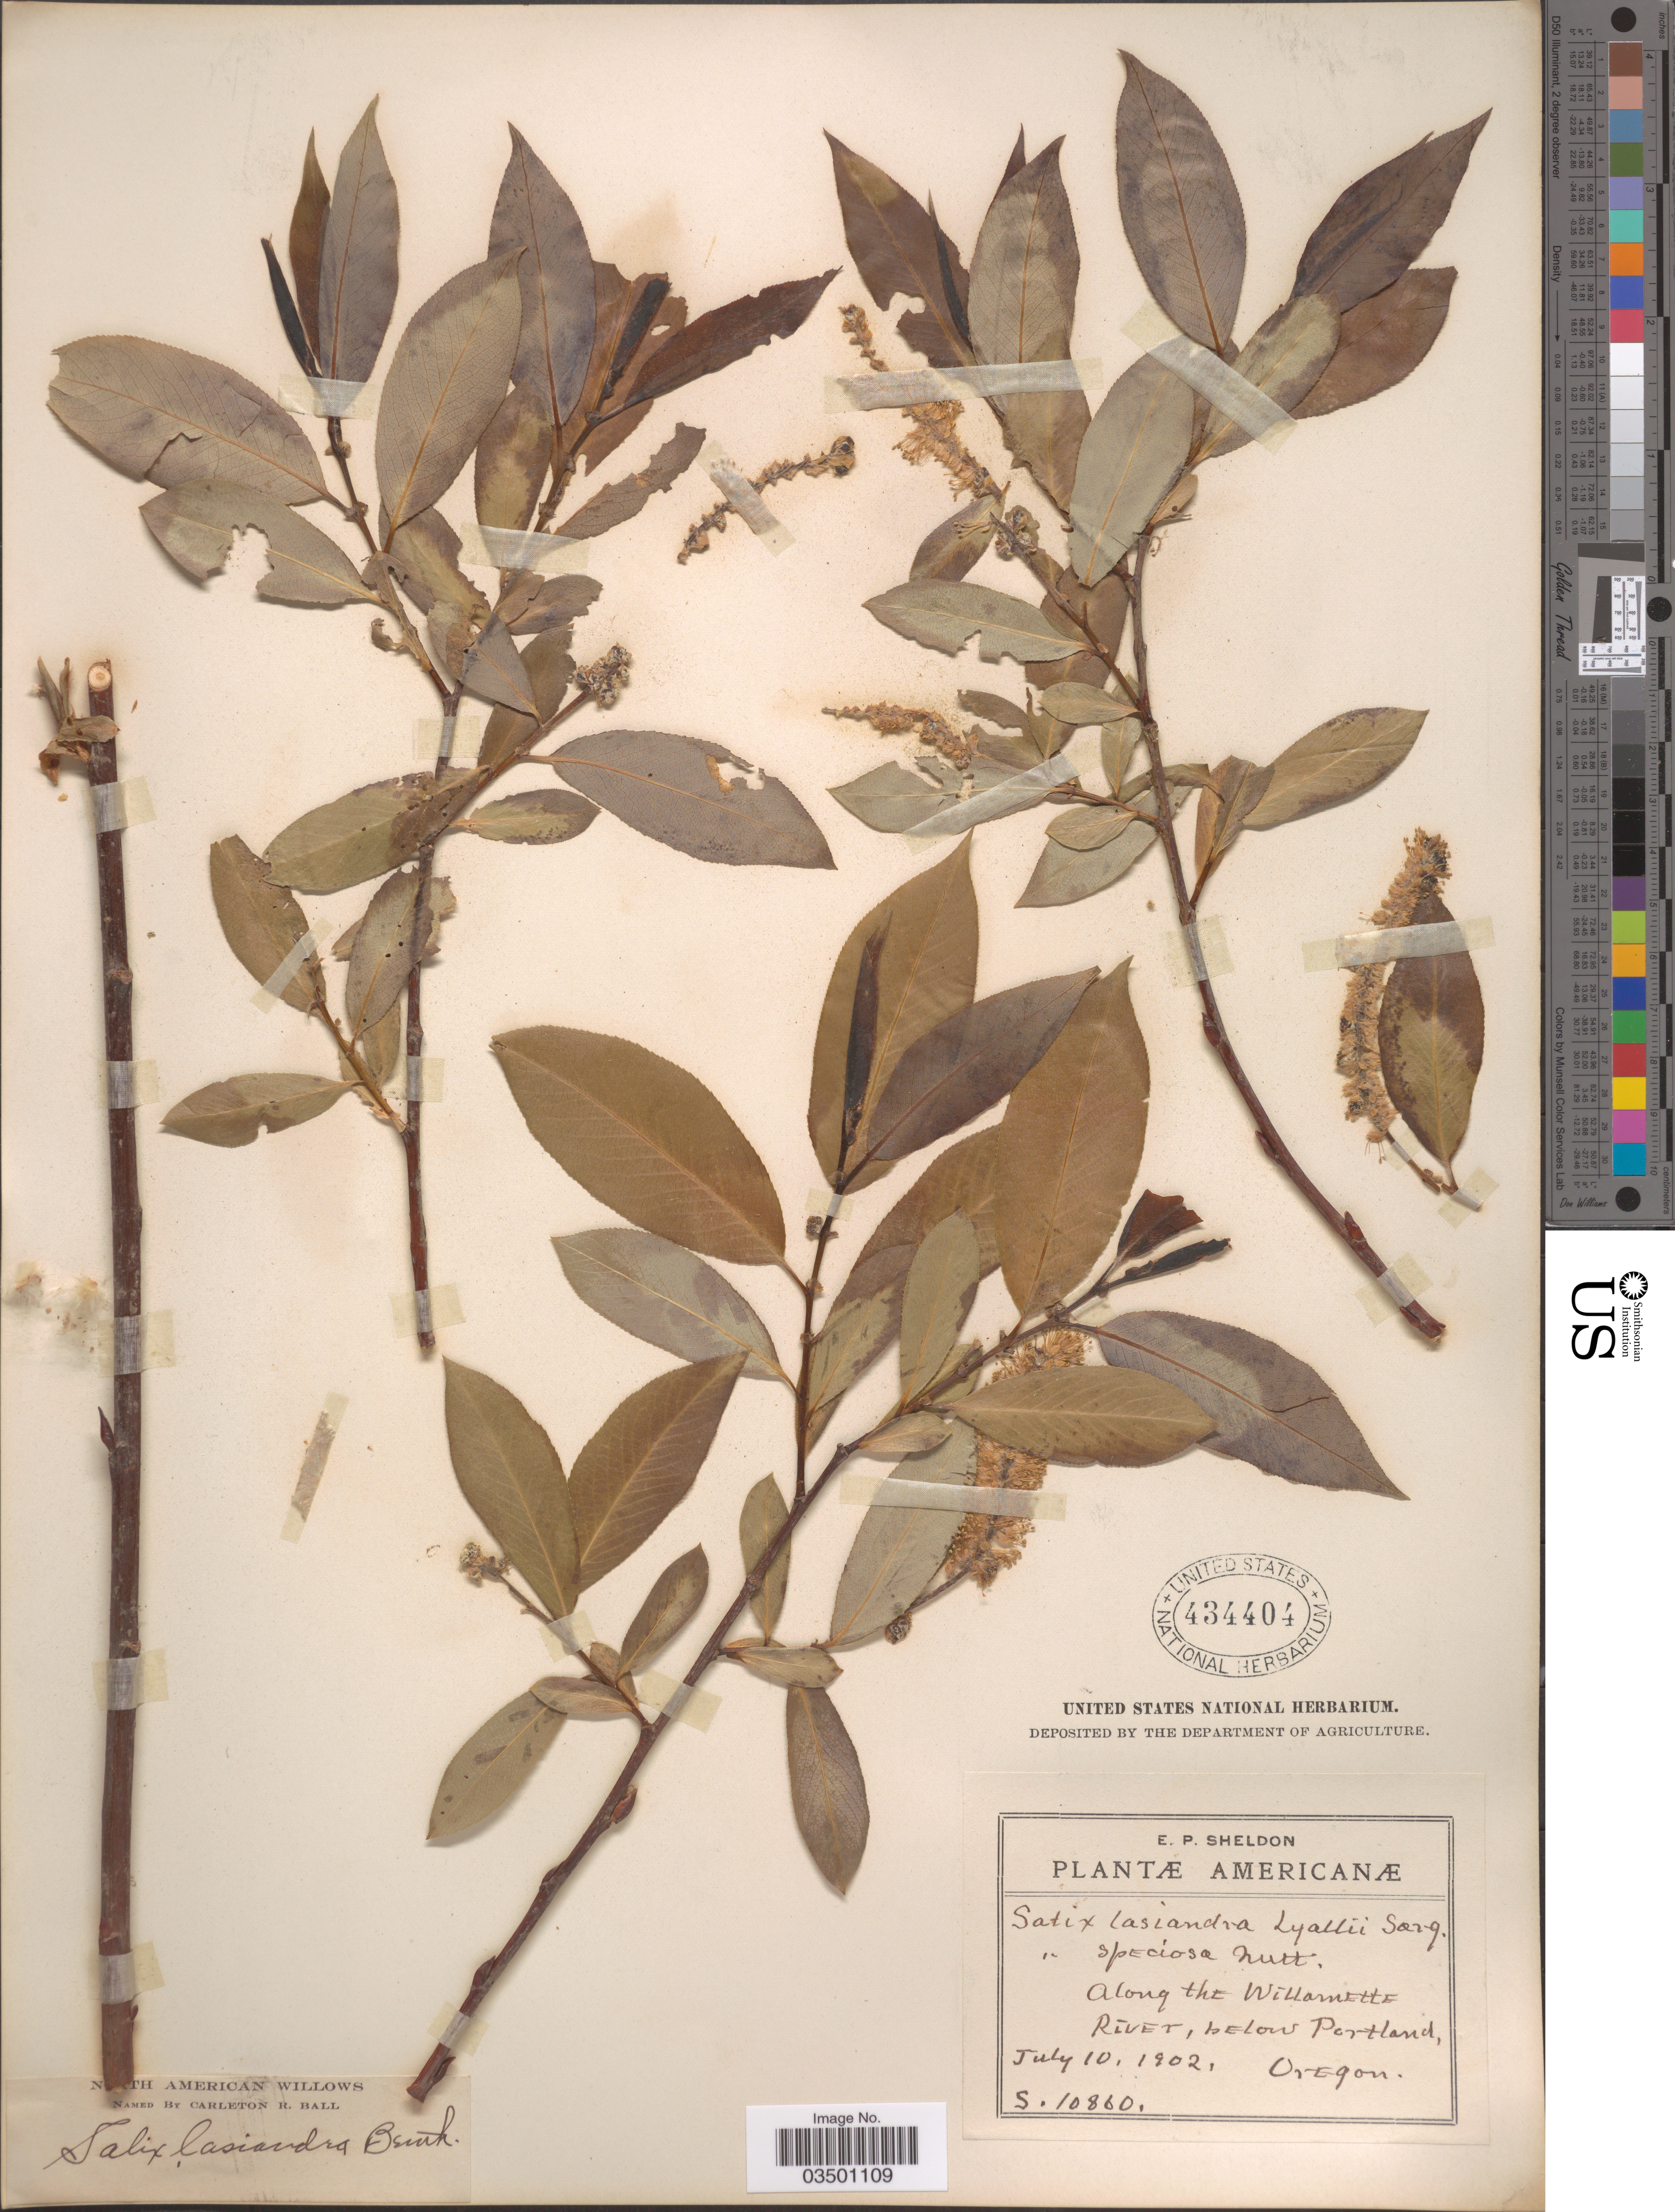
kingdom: Plantae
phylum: Tracheophyta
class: Magnoliopsida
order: Malpighiales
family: Salicaceae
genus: Salix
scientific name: Salix lasiandra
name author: Benth.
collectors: E. P. Sheldon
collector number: S10860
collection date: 1902-07-10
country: United States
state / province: Oregon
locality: Along the Willamette River, below Portland.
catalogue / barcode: US 434404